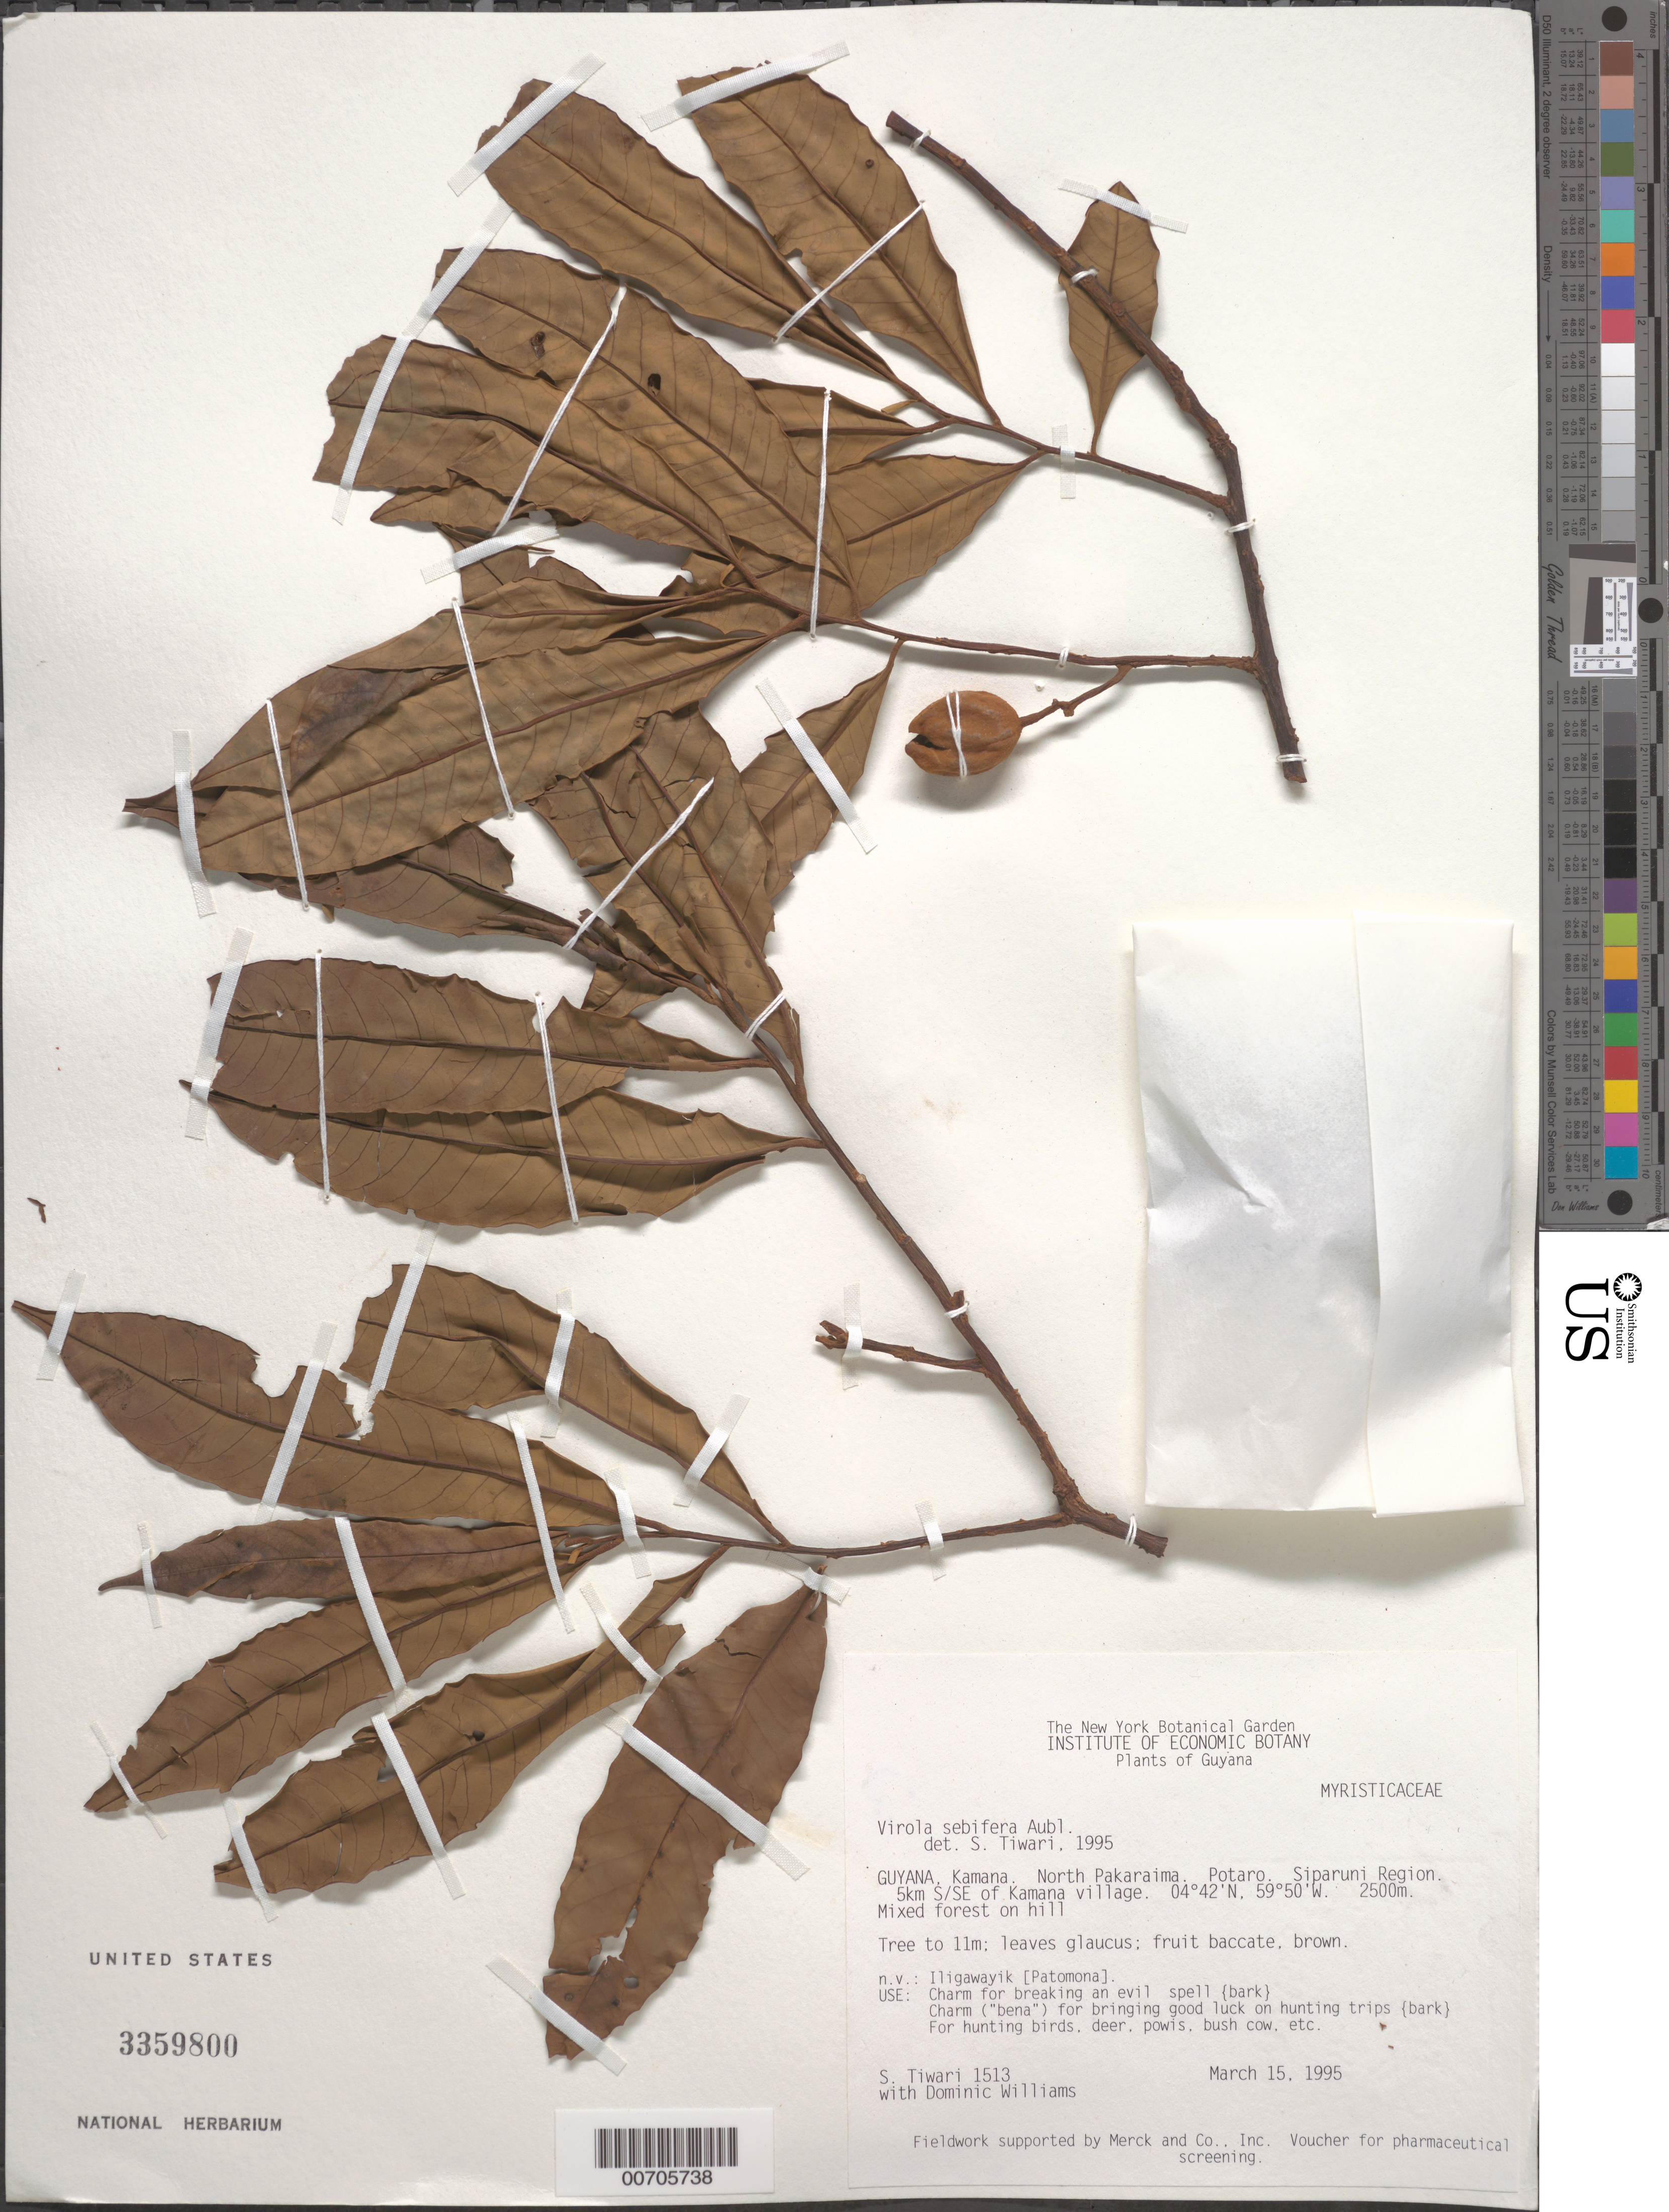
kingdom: Plantae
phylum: Tracheophyta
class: Magnoliopsida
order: Magnoliales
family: Myristicaceae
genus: Virola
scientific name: Virola sebifera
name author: Aubl.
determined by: Tiwari, S.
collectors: S. Tiwari & D. Williams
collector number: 1513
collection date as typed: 15-Mar-95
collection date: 1995-03-15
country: Guyana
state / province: Potaro-Siparuni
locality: Kamana, 5 km SSE of Kamana village, North Pakaraima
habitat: Mixed forest on hill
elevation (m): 2500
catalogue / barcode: US 3359800